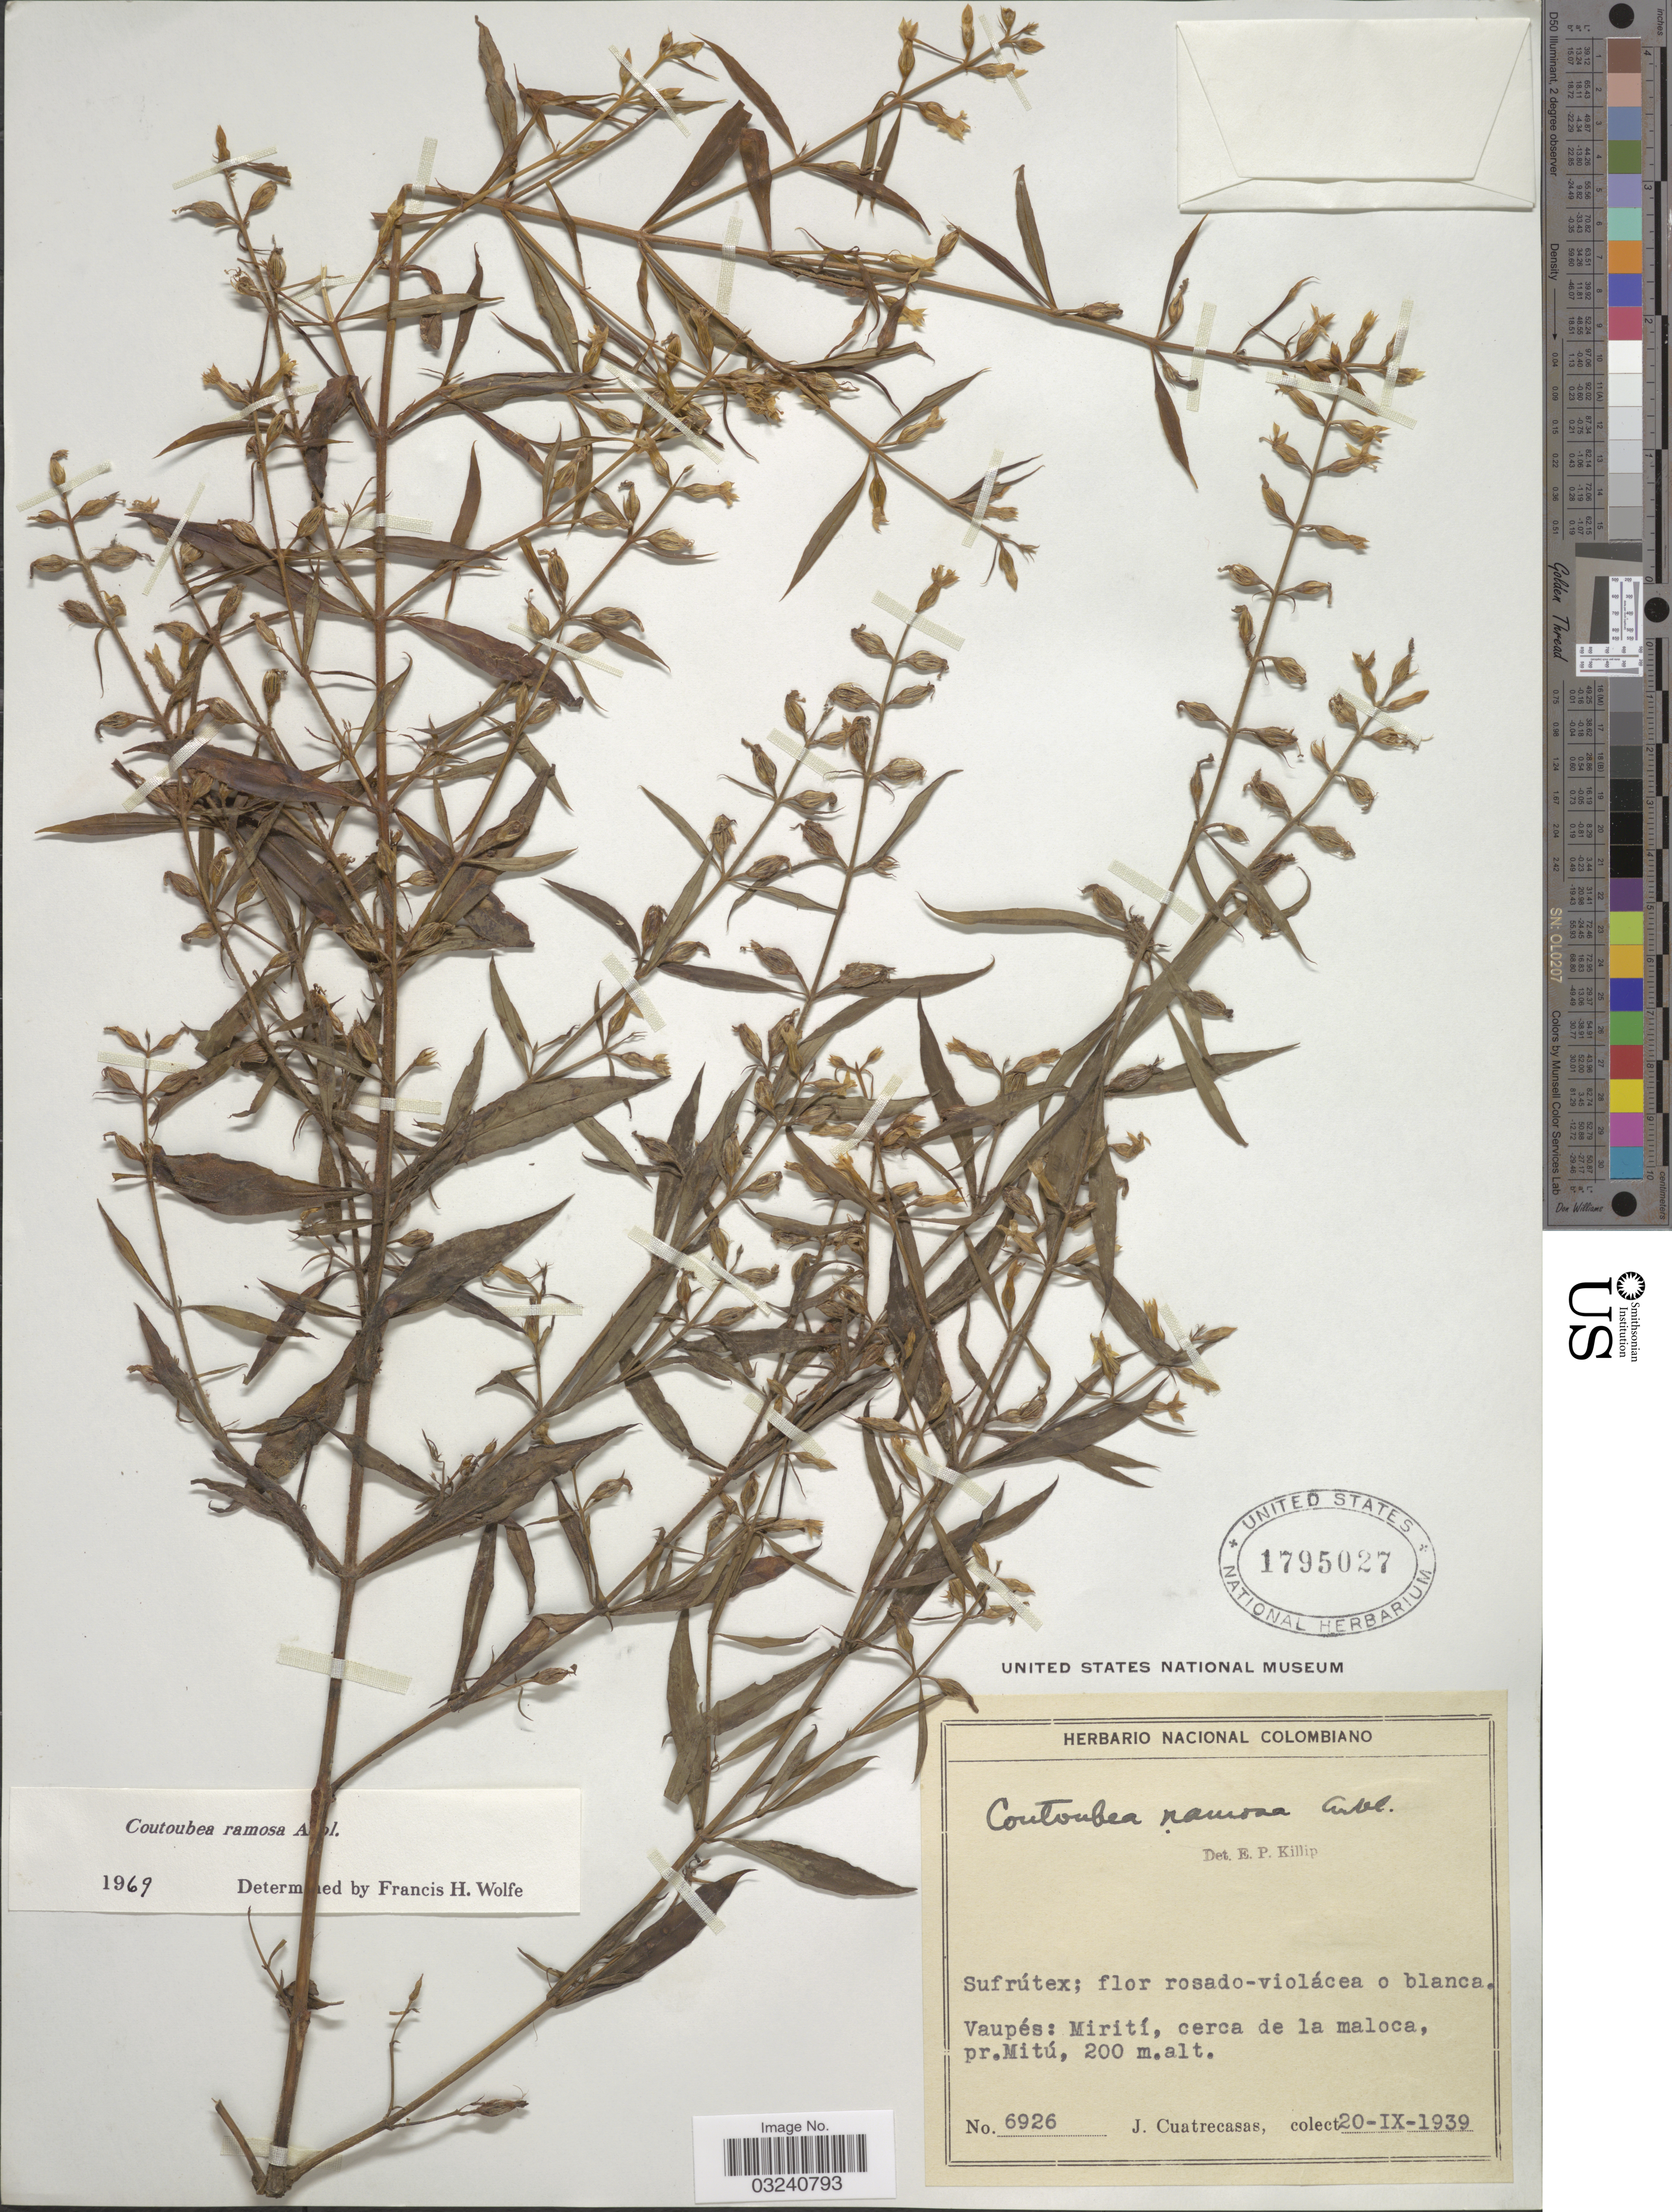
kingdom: Plantae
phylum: Tracheophyta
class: Magnoliopsida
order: Gentianales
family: Gentianaceae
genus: Coutoubea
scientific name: Coutoubea ramosa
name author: Aubl.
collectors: J. Cuatrecasas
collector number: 6926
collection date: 1939-09-20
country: Colombia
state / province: Vaupés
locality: Mirití, cerca de la maloca, pr. Mitú.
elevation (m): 200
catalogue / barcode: US 1795027